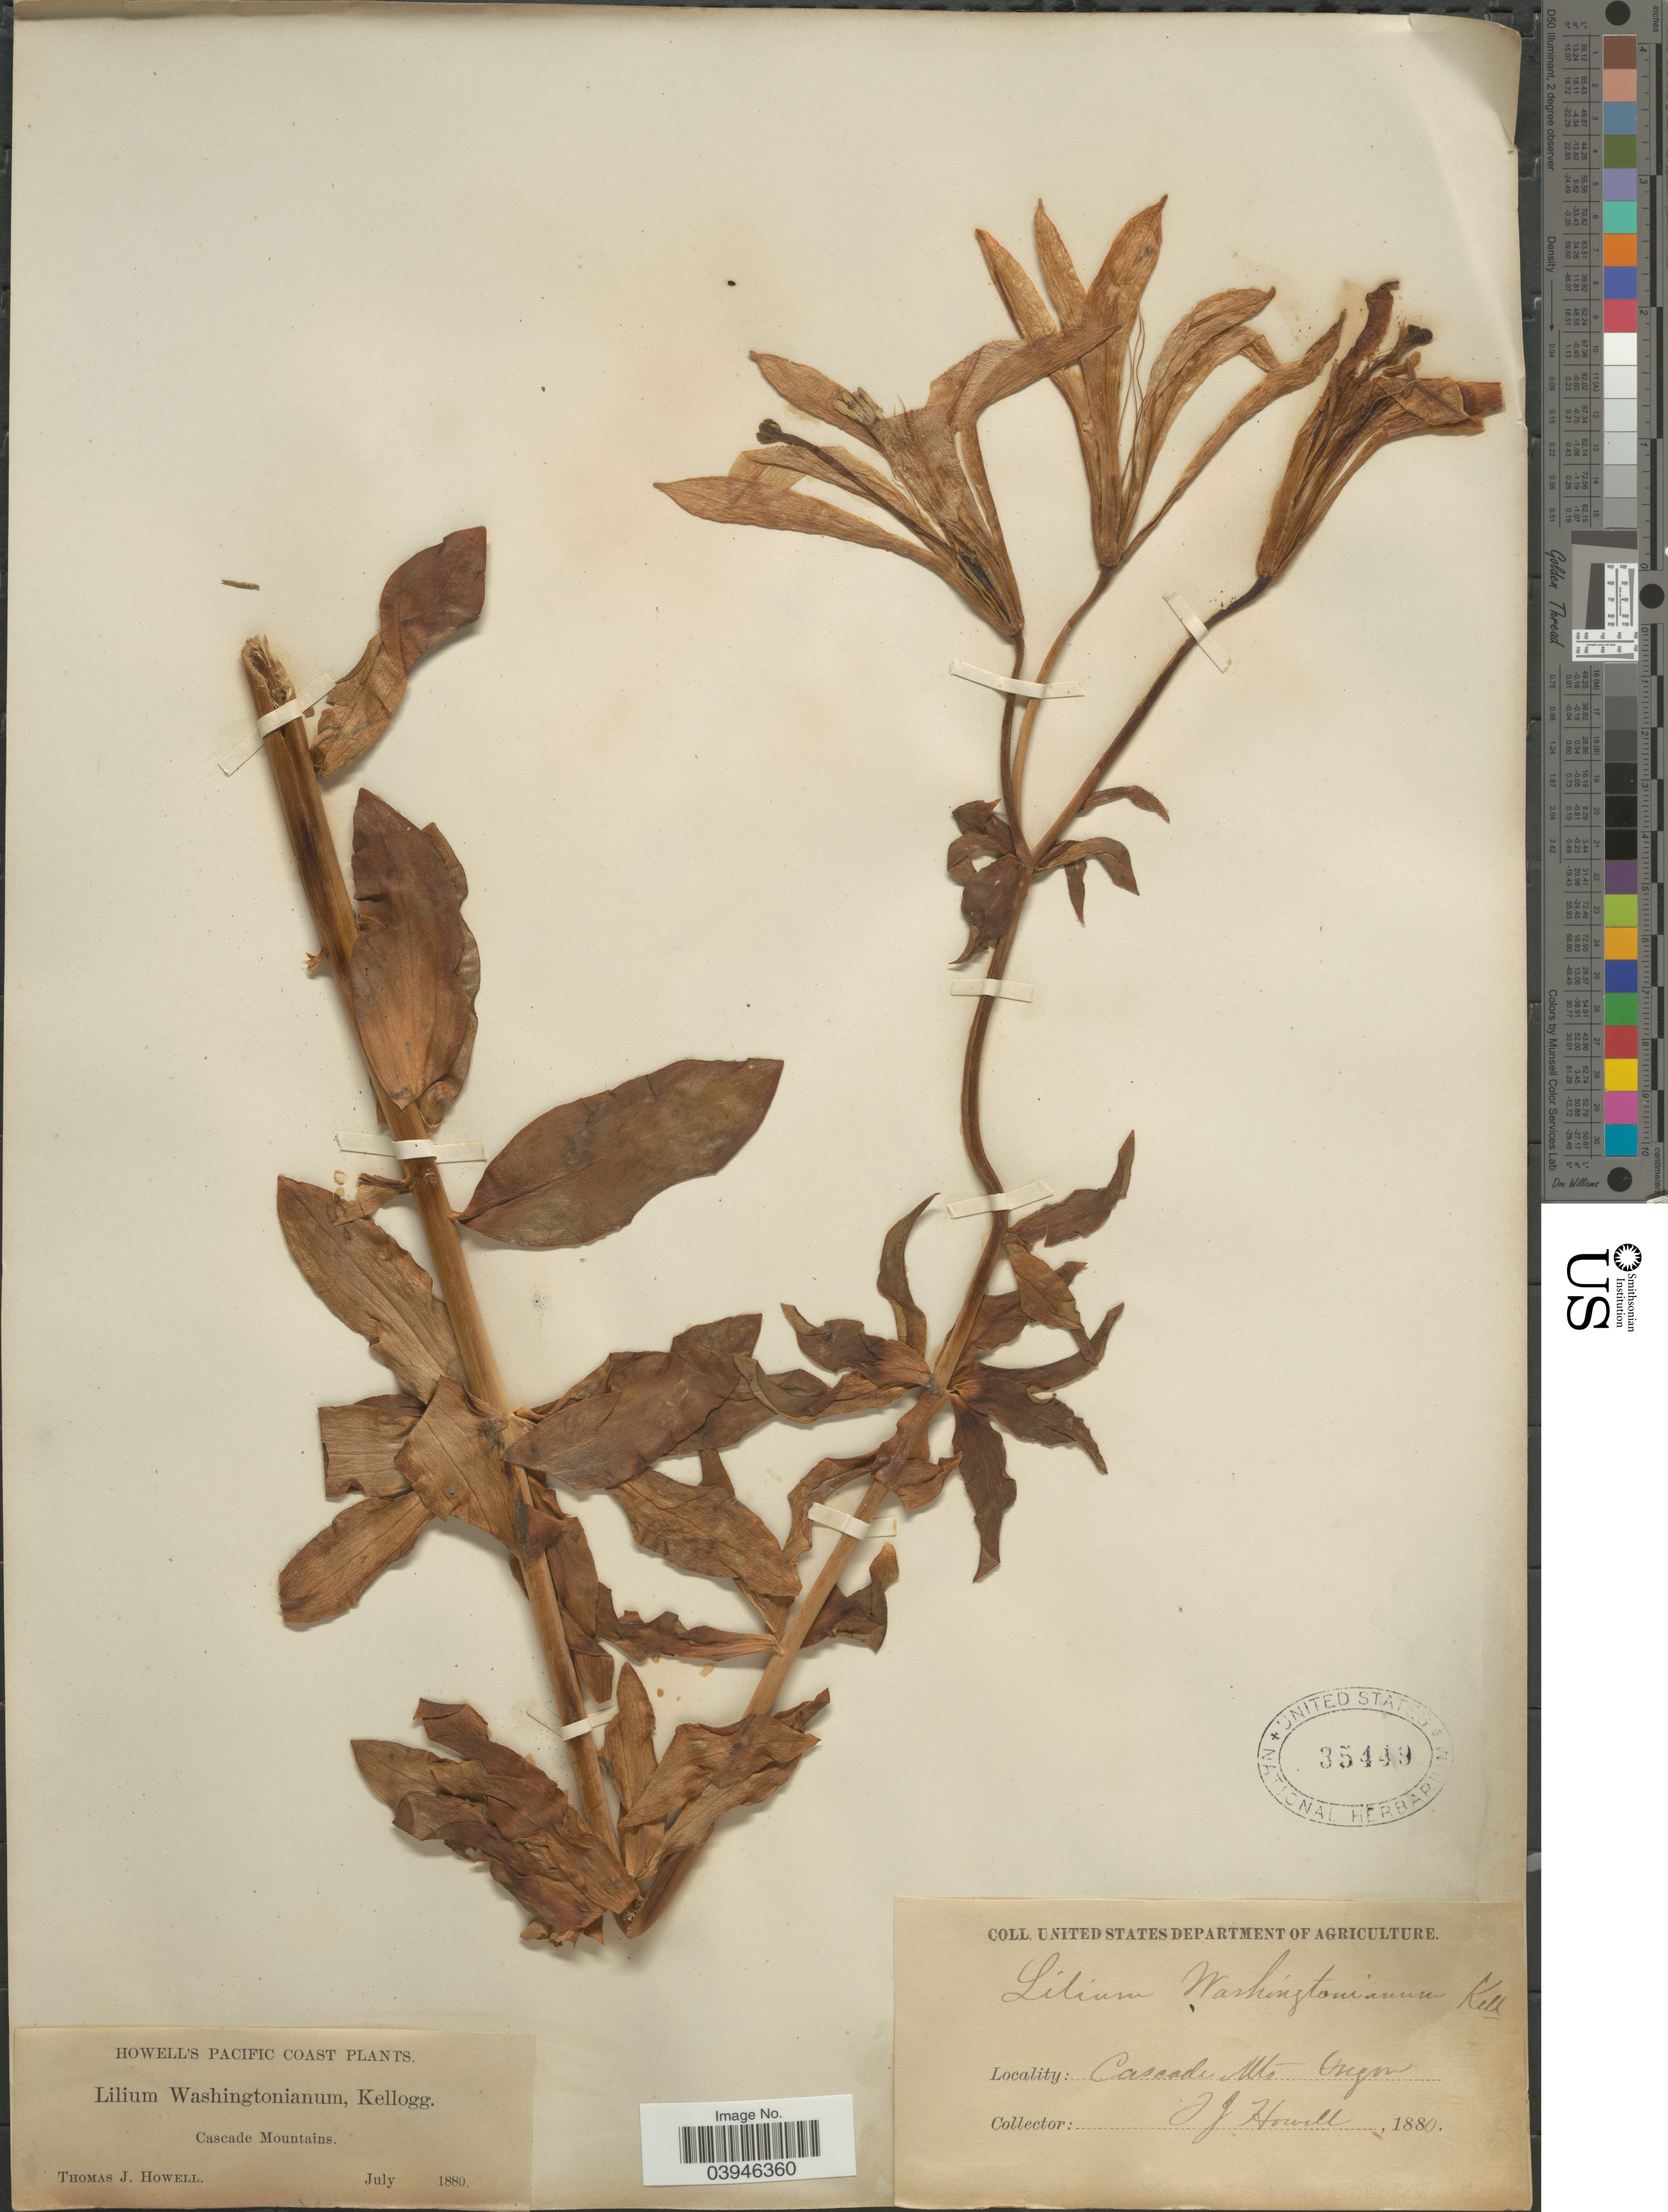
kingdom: Plantae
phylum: Tracheophyta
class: Liliopsida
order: Liliales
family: Liliaceae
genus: Lilium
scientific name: Lilium washingtonianum subsp. purpurascens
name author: (Stearn) M.W. Skinner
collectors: T. J. Howell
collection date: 1880-07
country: United States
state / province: Oregon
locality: Pacific Coast. Cascade Mountains.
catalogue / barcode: US 35449